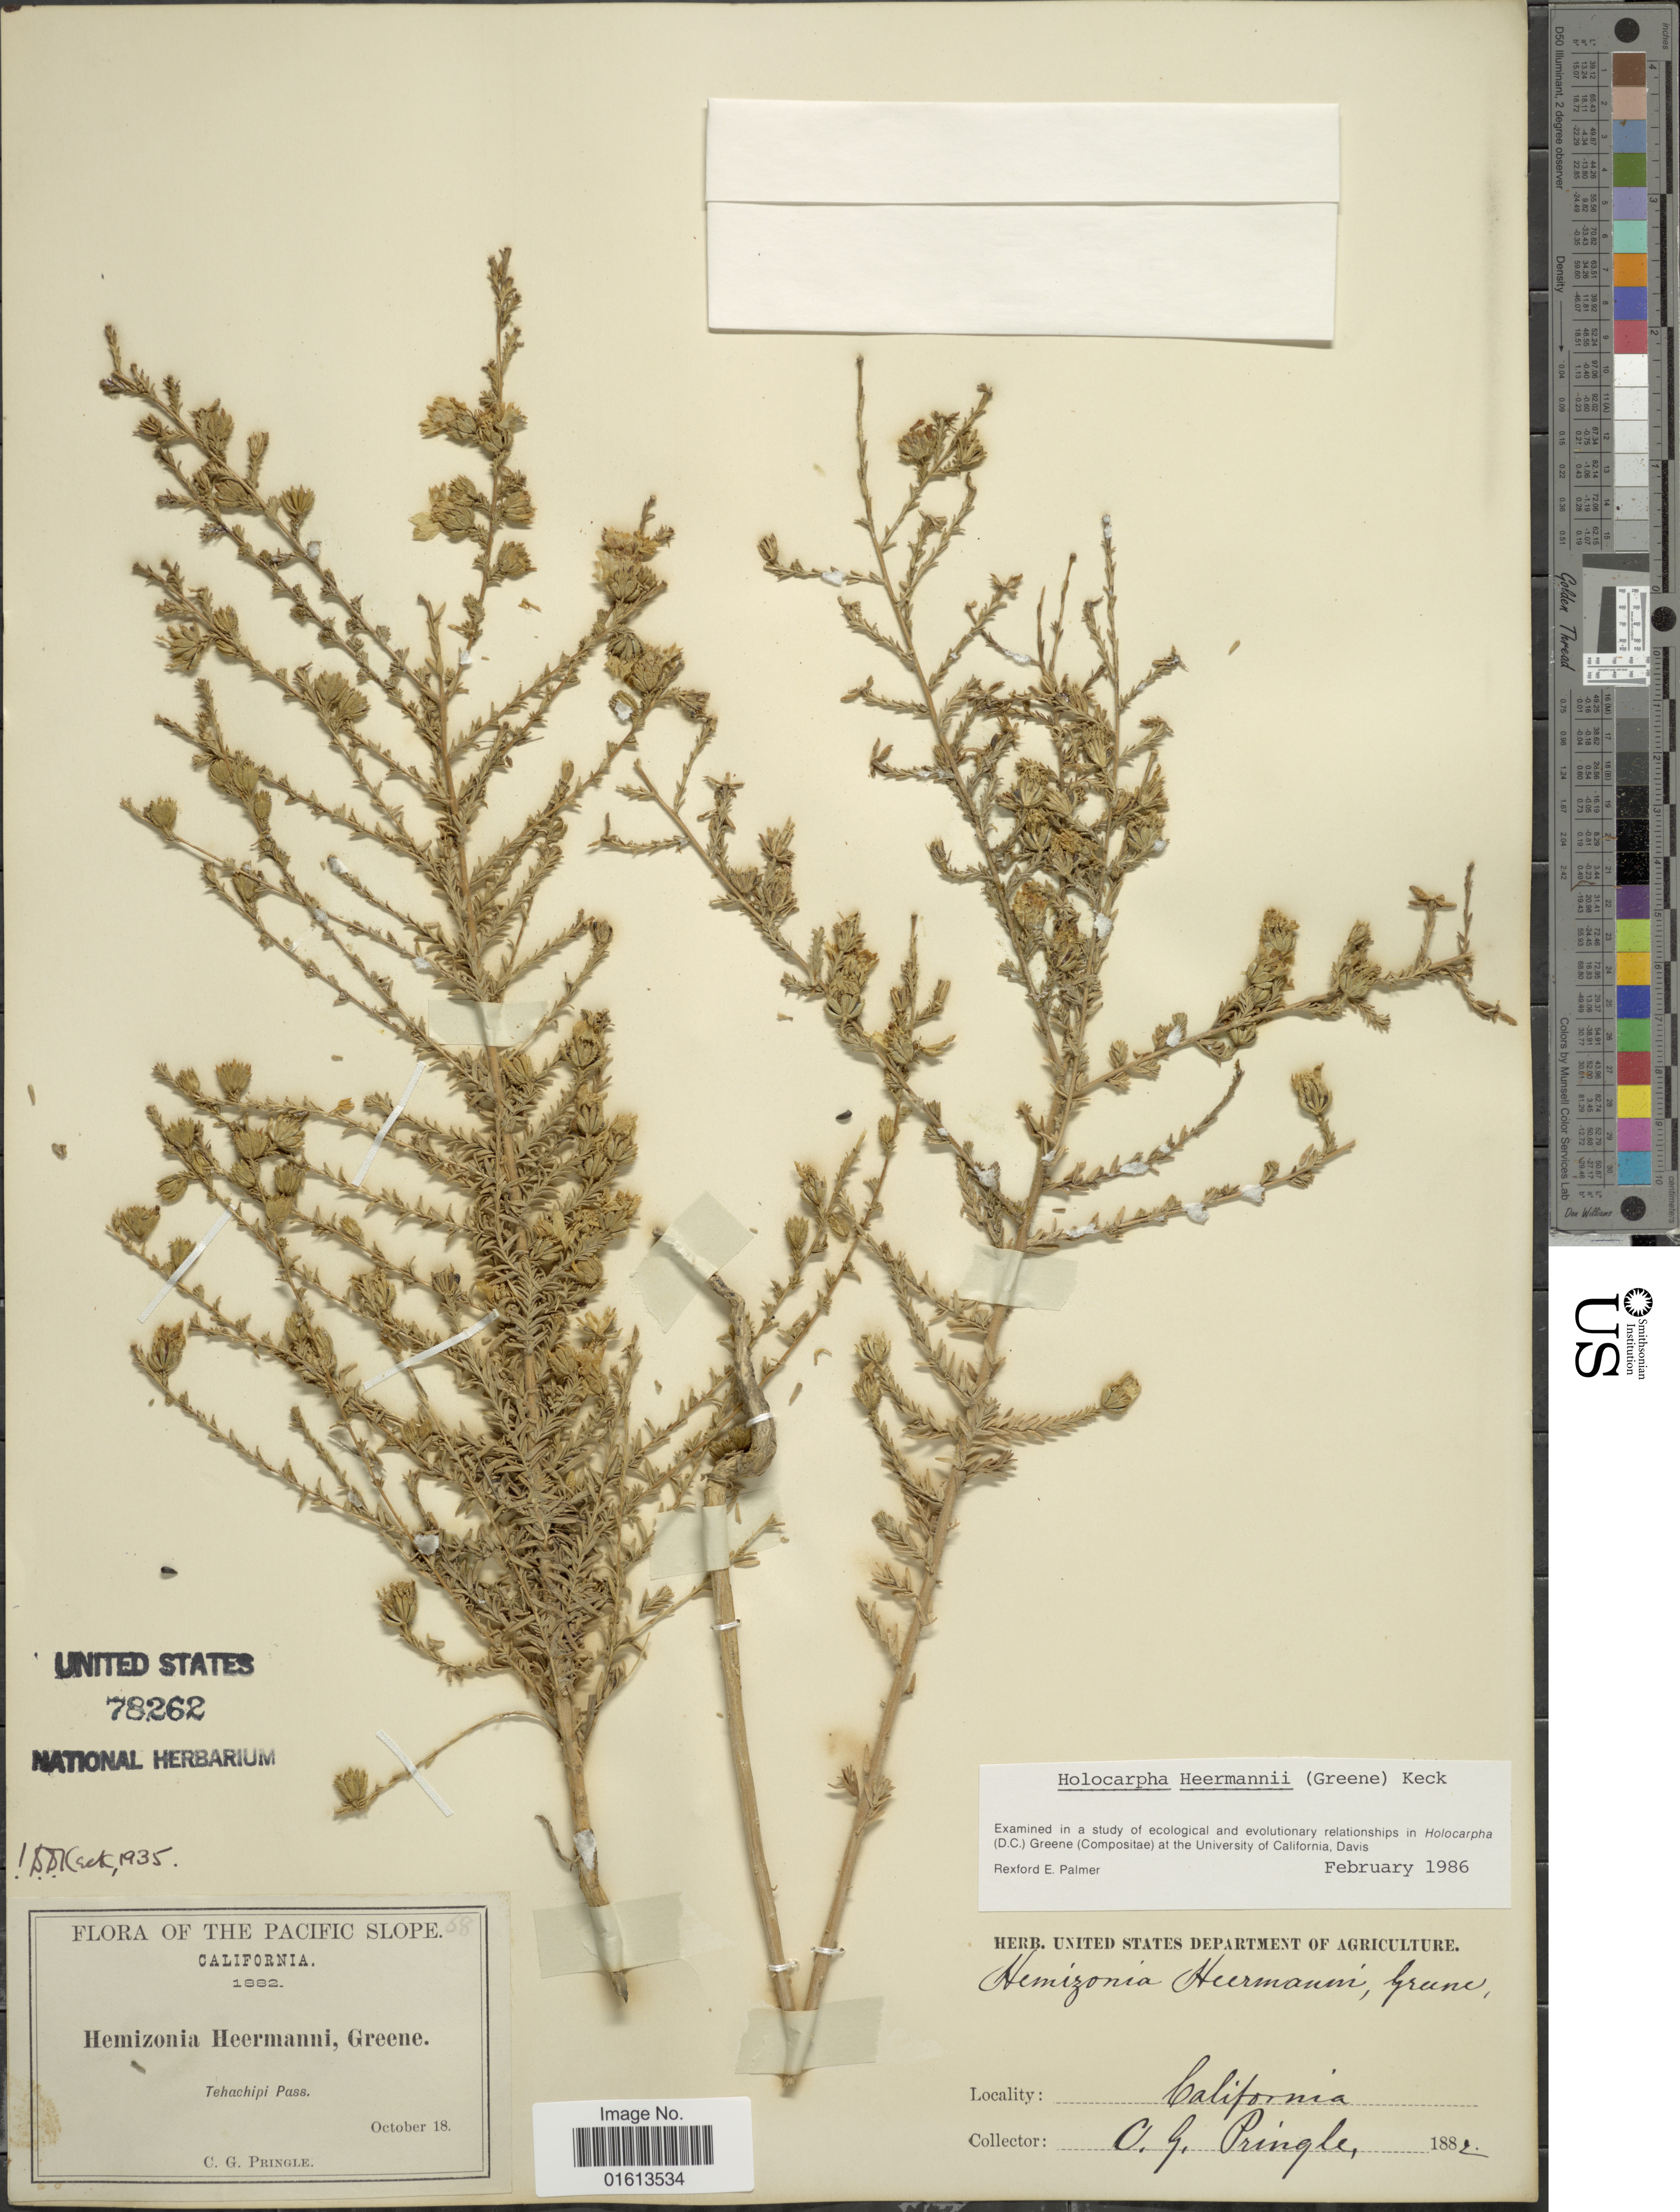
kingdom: Plantae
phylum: Tracheophyta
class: Magnoliopsida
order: Asterales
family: Asteraceae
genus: Holocarpha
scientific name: Holocarpha heermannii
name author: (Greene) D.D. Keck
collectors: C. G. Pringle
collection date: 1882-10-18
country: United States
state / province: California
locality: Tehachipi Pass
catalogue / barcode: US 78262